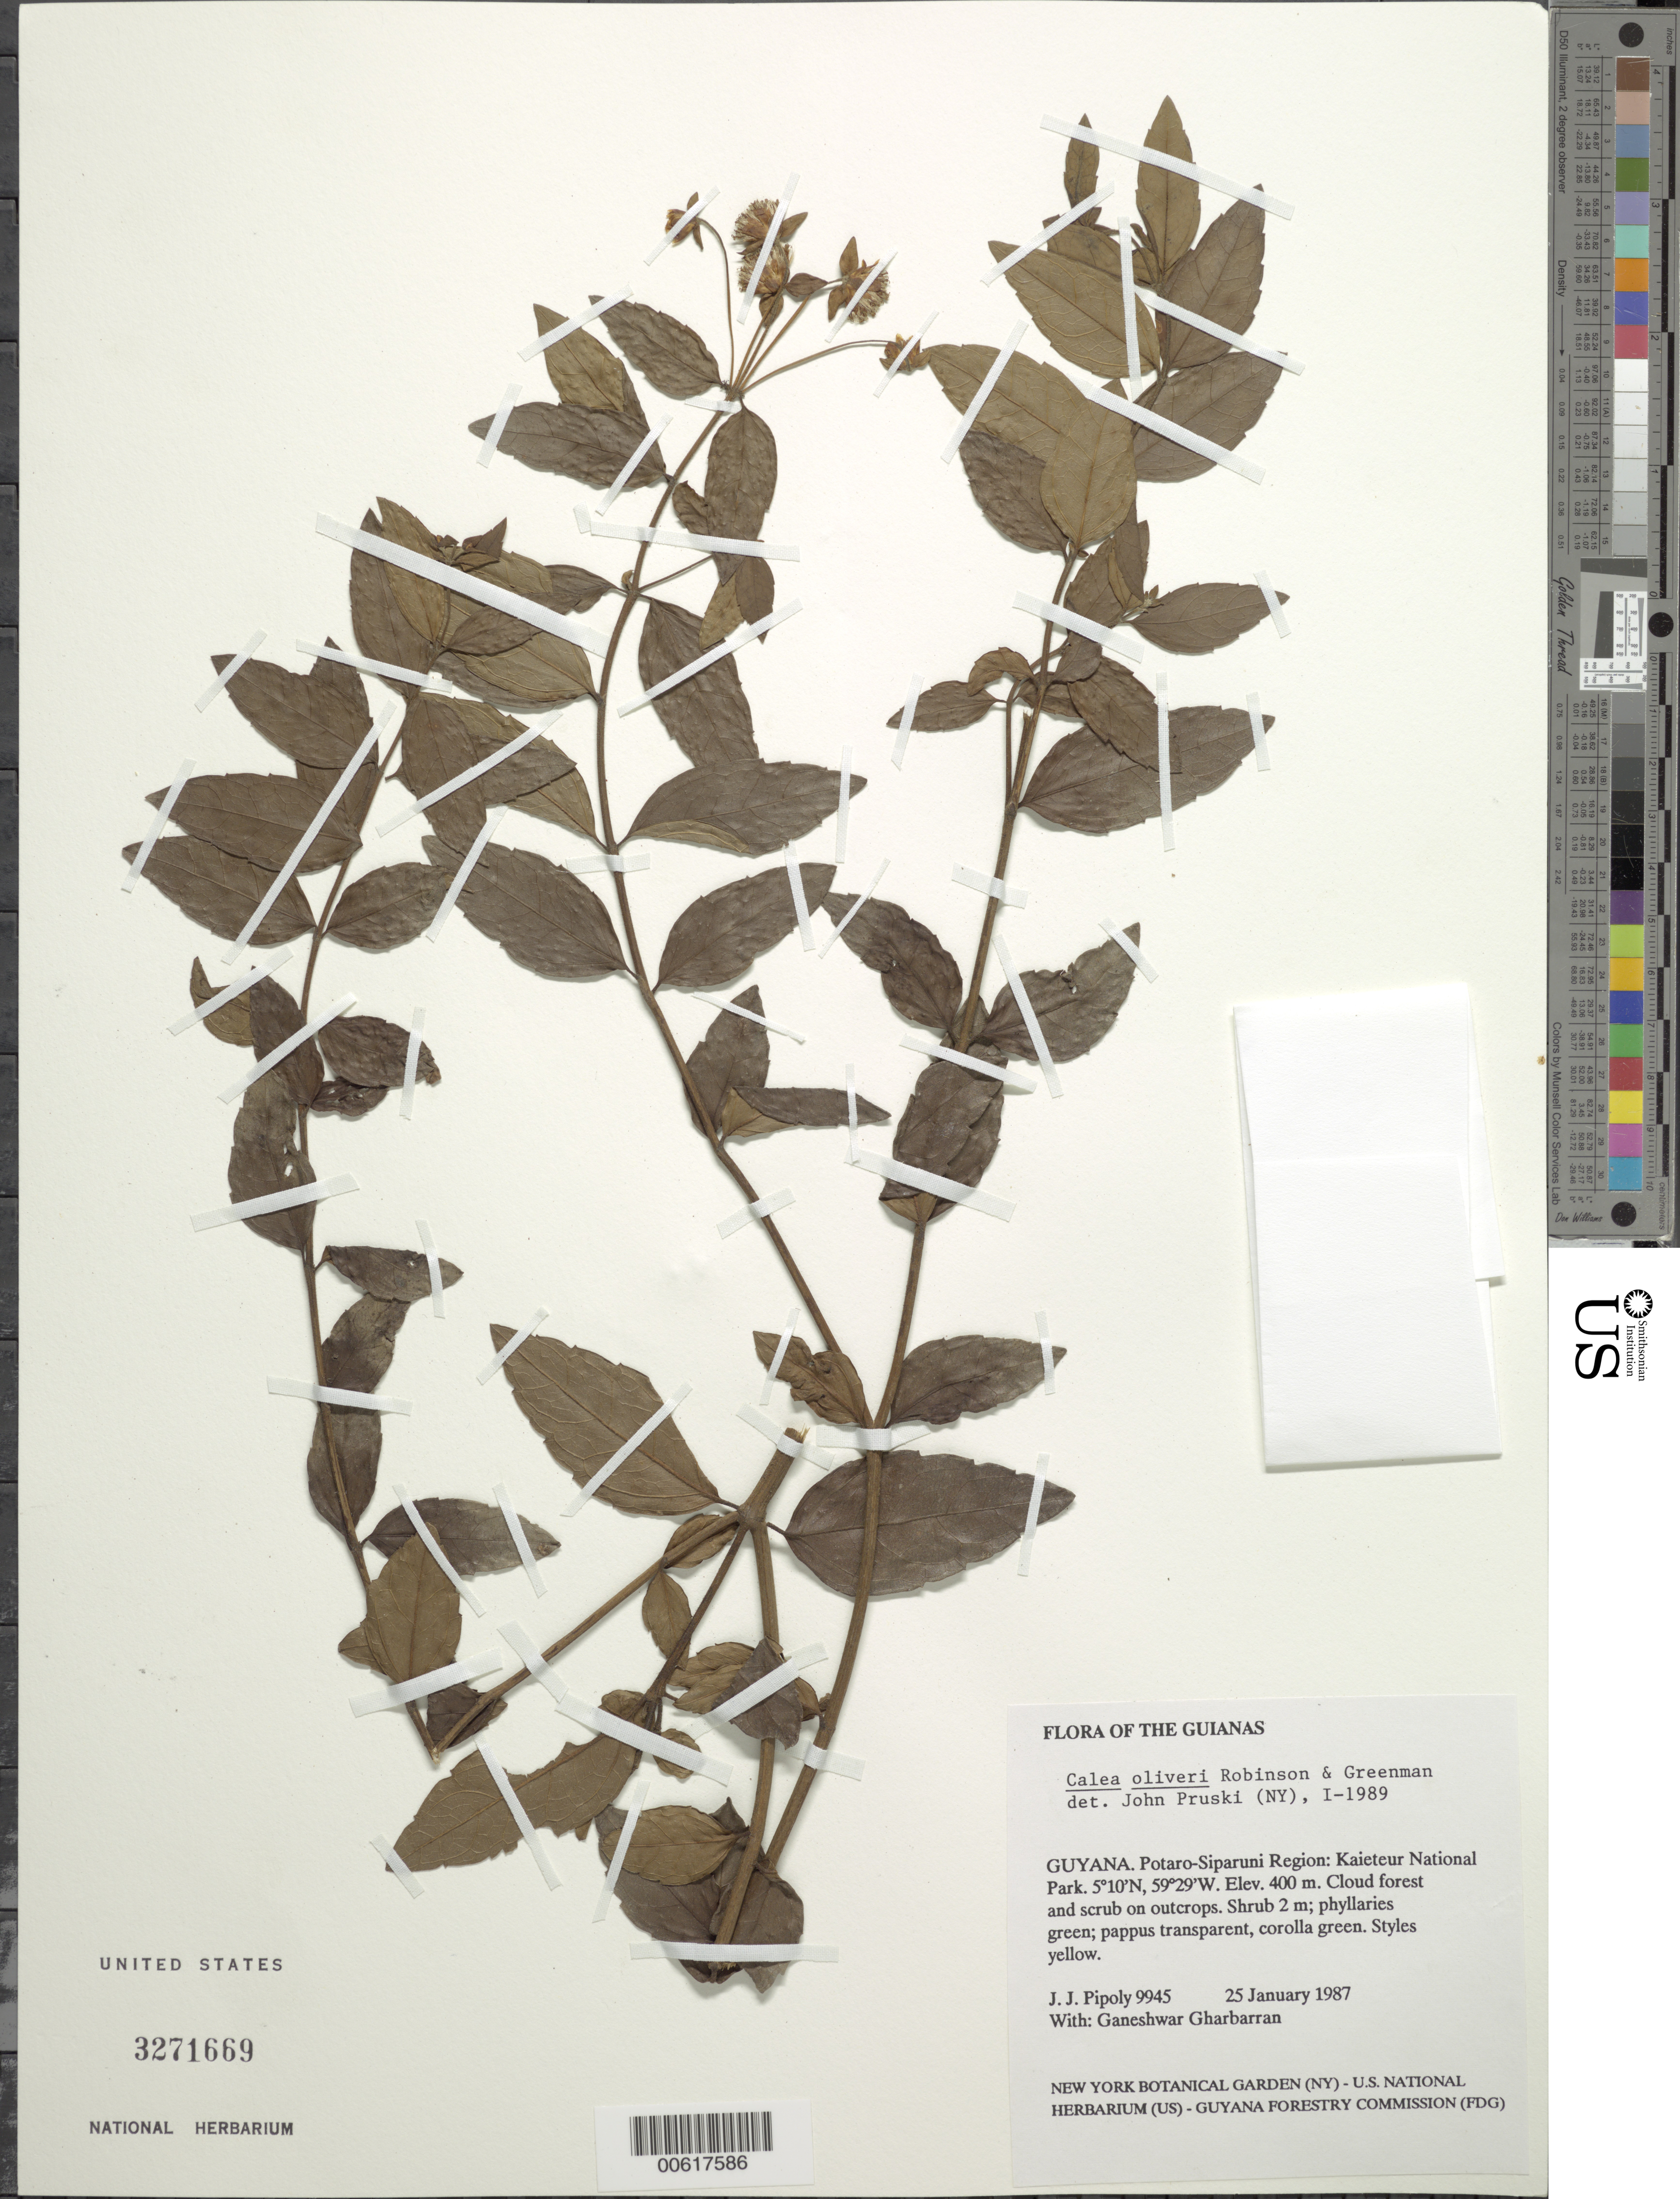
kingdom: Plantae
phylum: Tracheophyta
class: Magnoliopsida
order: Asterales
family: Asteraceae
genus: Calea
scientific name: Calea oliveri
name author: B.L. Rob. & Greenm.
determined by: Pruski, J. F.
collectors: J. J. Pipoly & G. Gharbarran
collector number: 9945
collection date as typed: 25 January 1987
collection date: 1987-01-25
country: Guyana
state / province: Potaro-Siparuni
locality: Kaieteur National Park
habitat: Cloud forest and scrub on outcrops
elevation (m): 400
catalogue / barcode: US 3271669